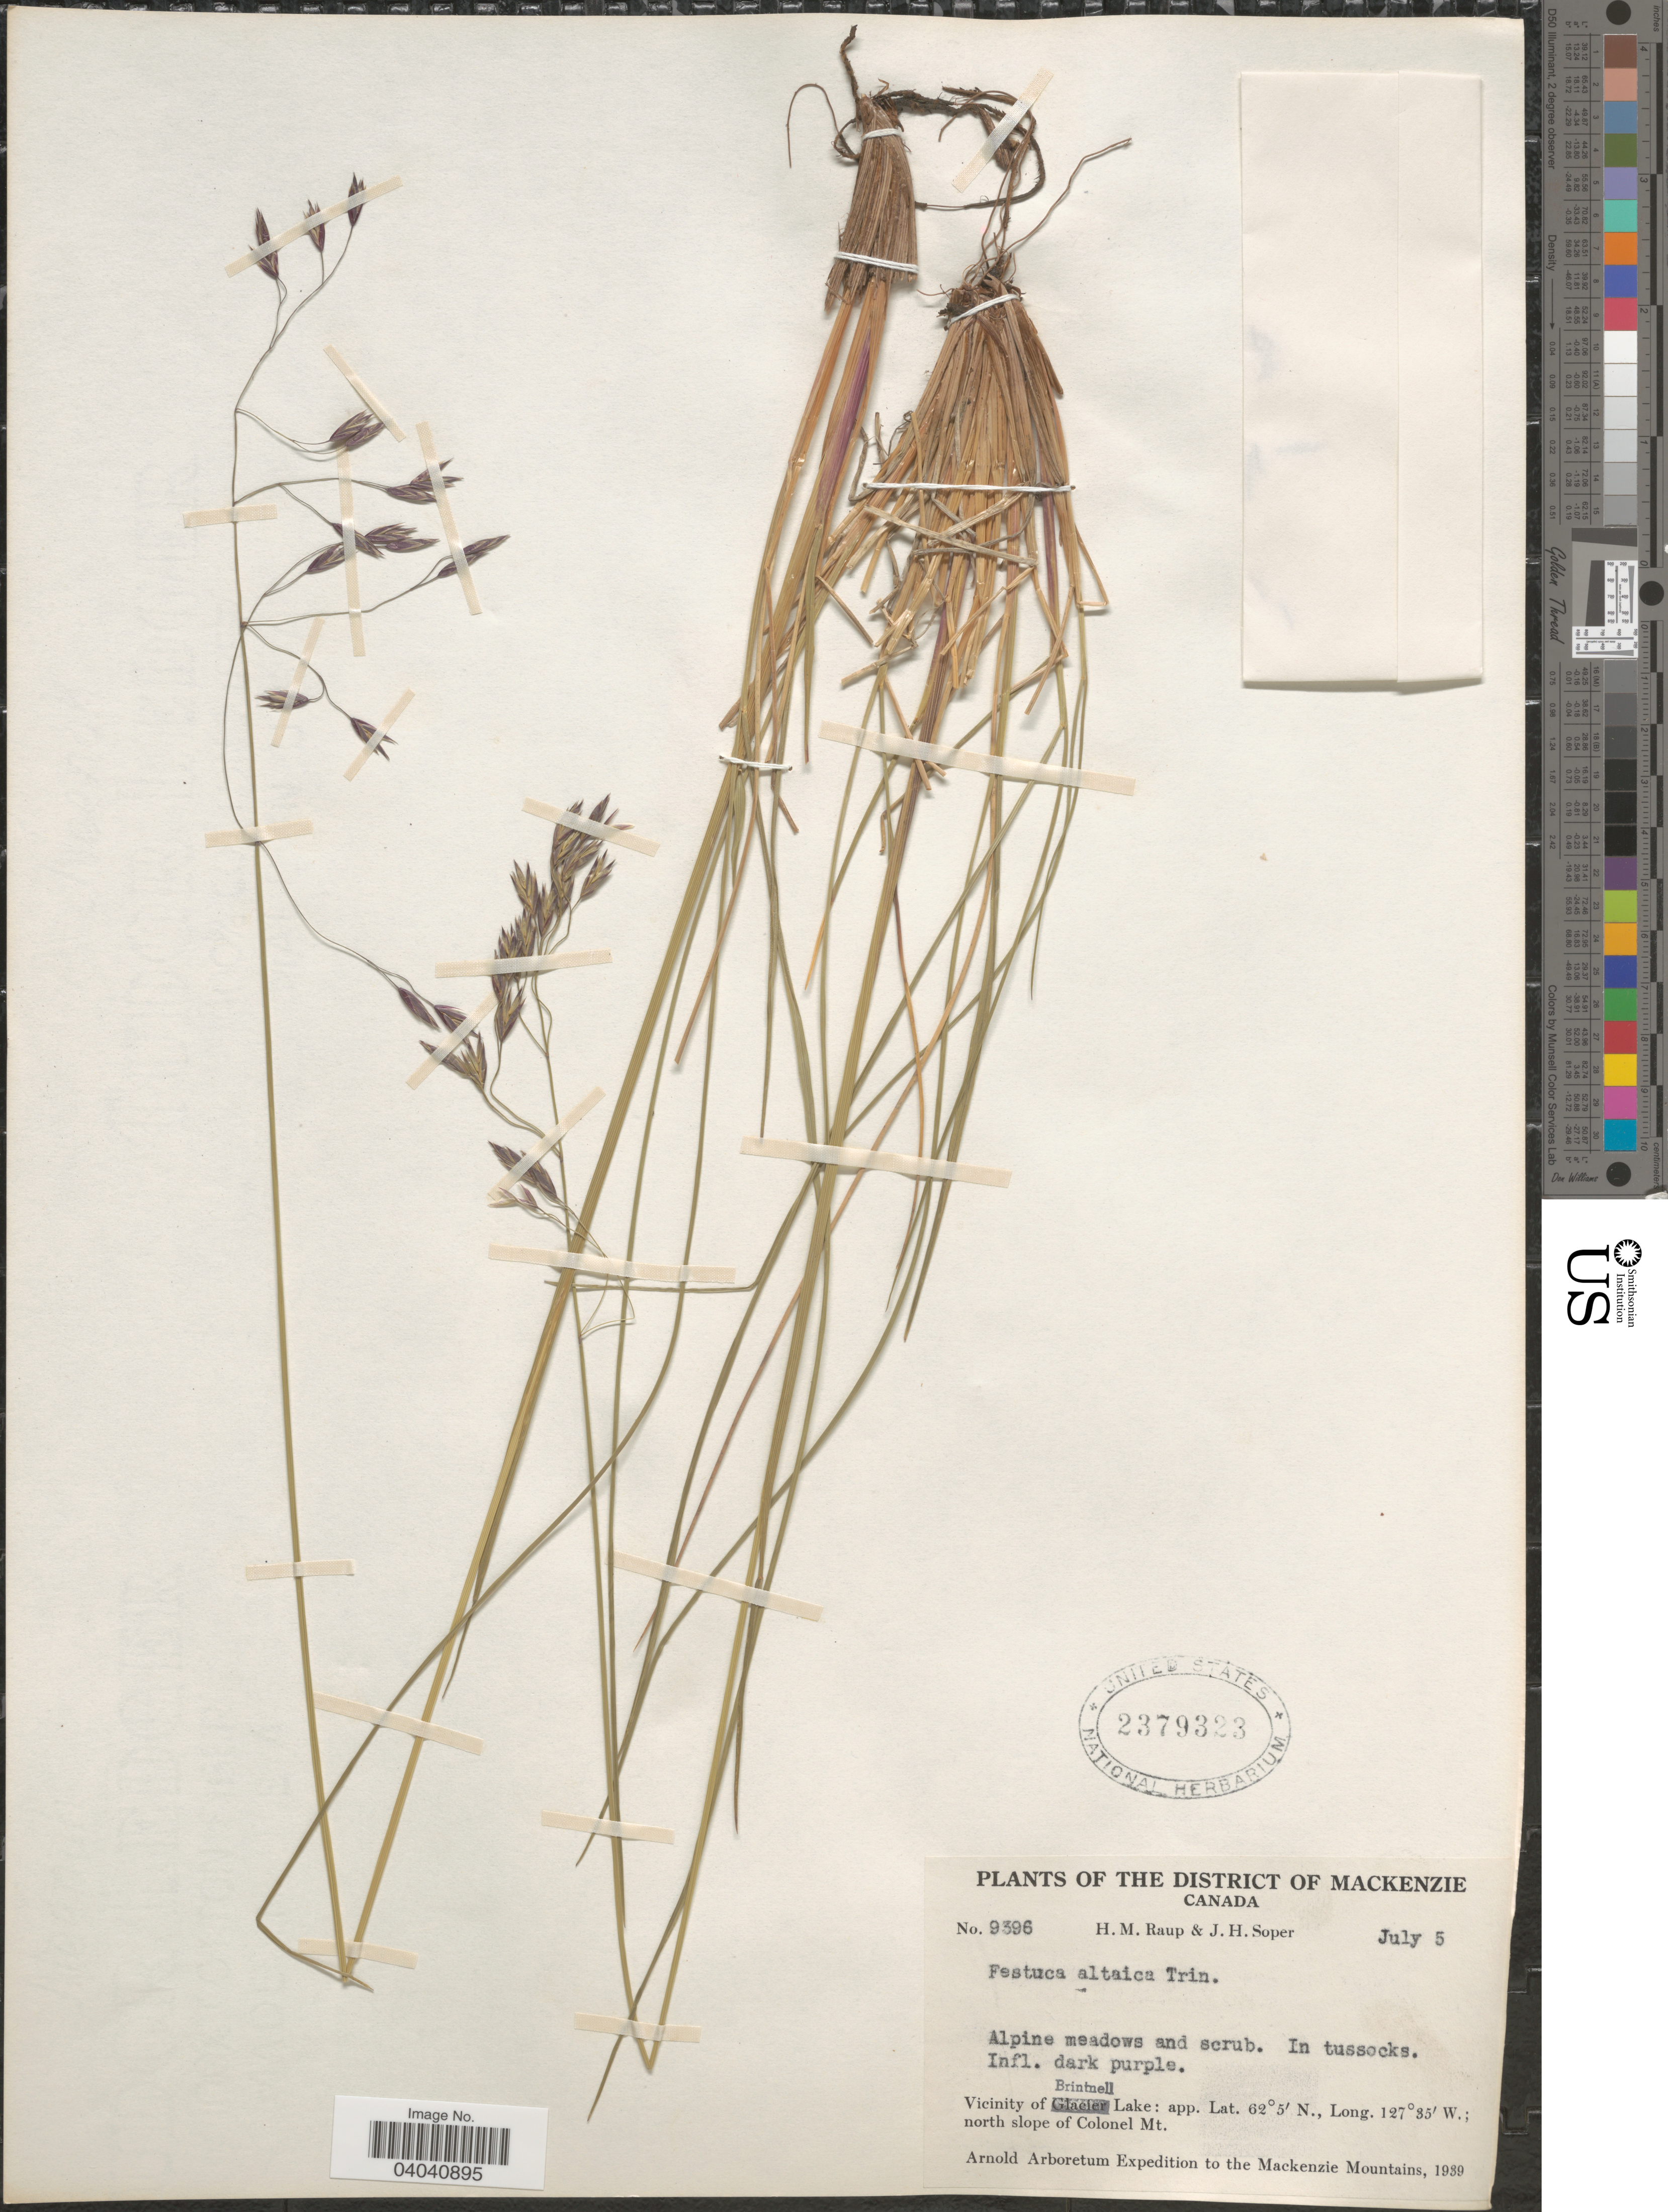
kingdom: Plantae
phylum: Tracheophyta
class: Liliopsida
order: Poales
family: Poaceae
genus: Festuca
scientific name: Festuca altaica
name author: Trin.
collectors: H. Raup & J. H. Soper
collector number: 9396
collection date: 1939-07-05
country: Canada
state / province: Alberta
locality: District of Mackenzie. Vicinity of Brintnell Lake: north slope of Colonel Mt. Mackenzie Mountains.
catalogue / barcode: US 2379323